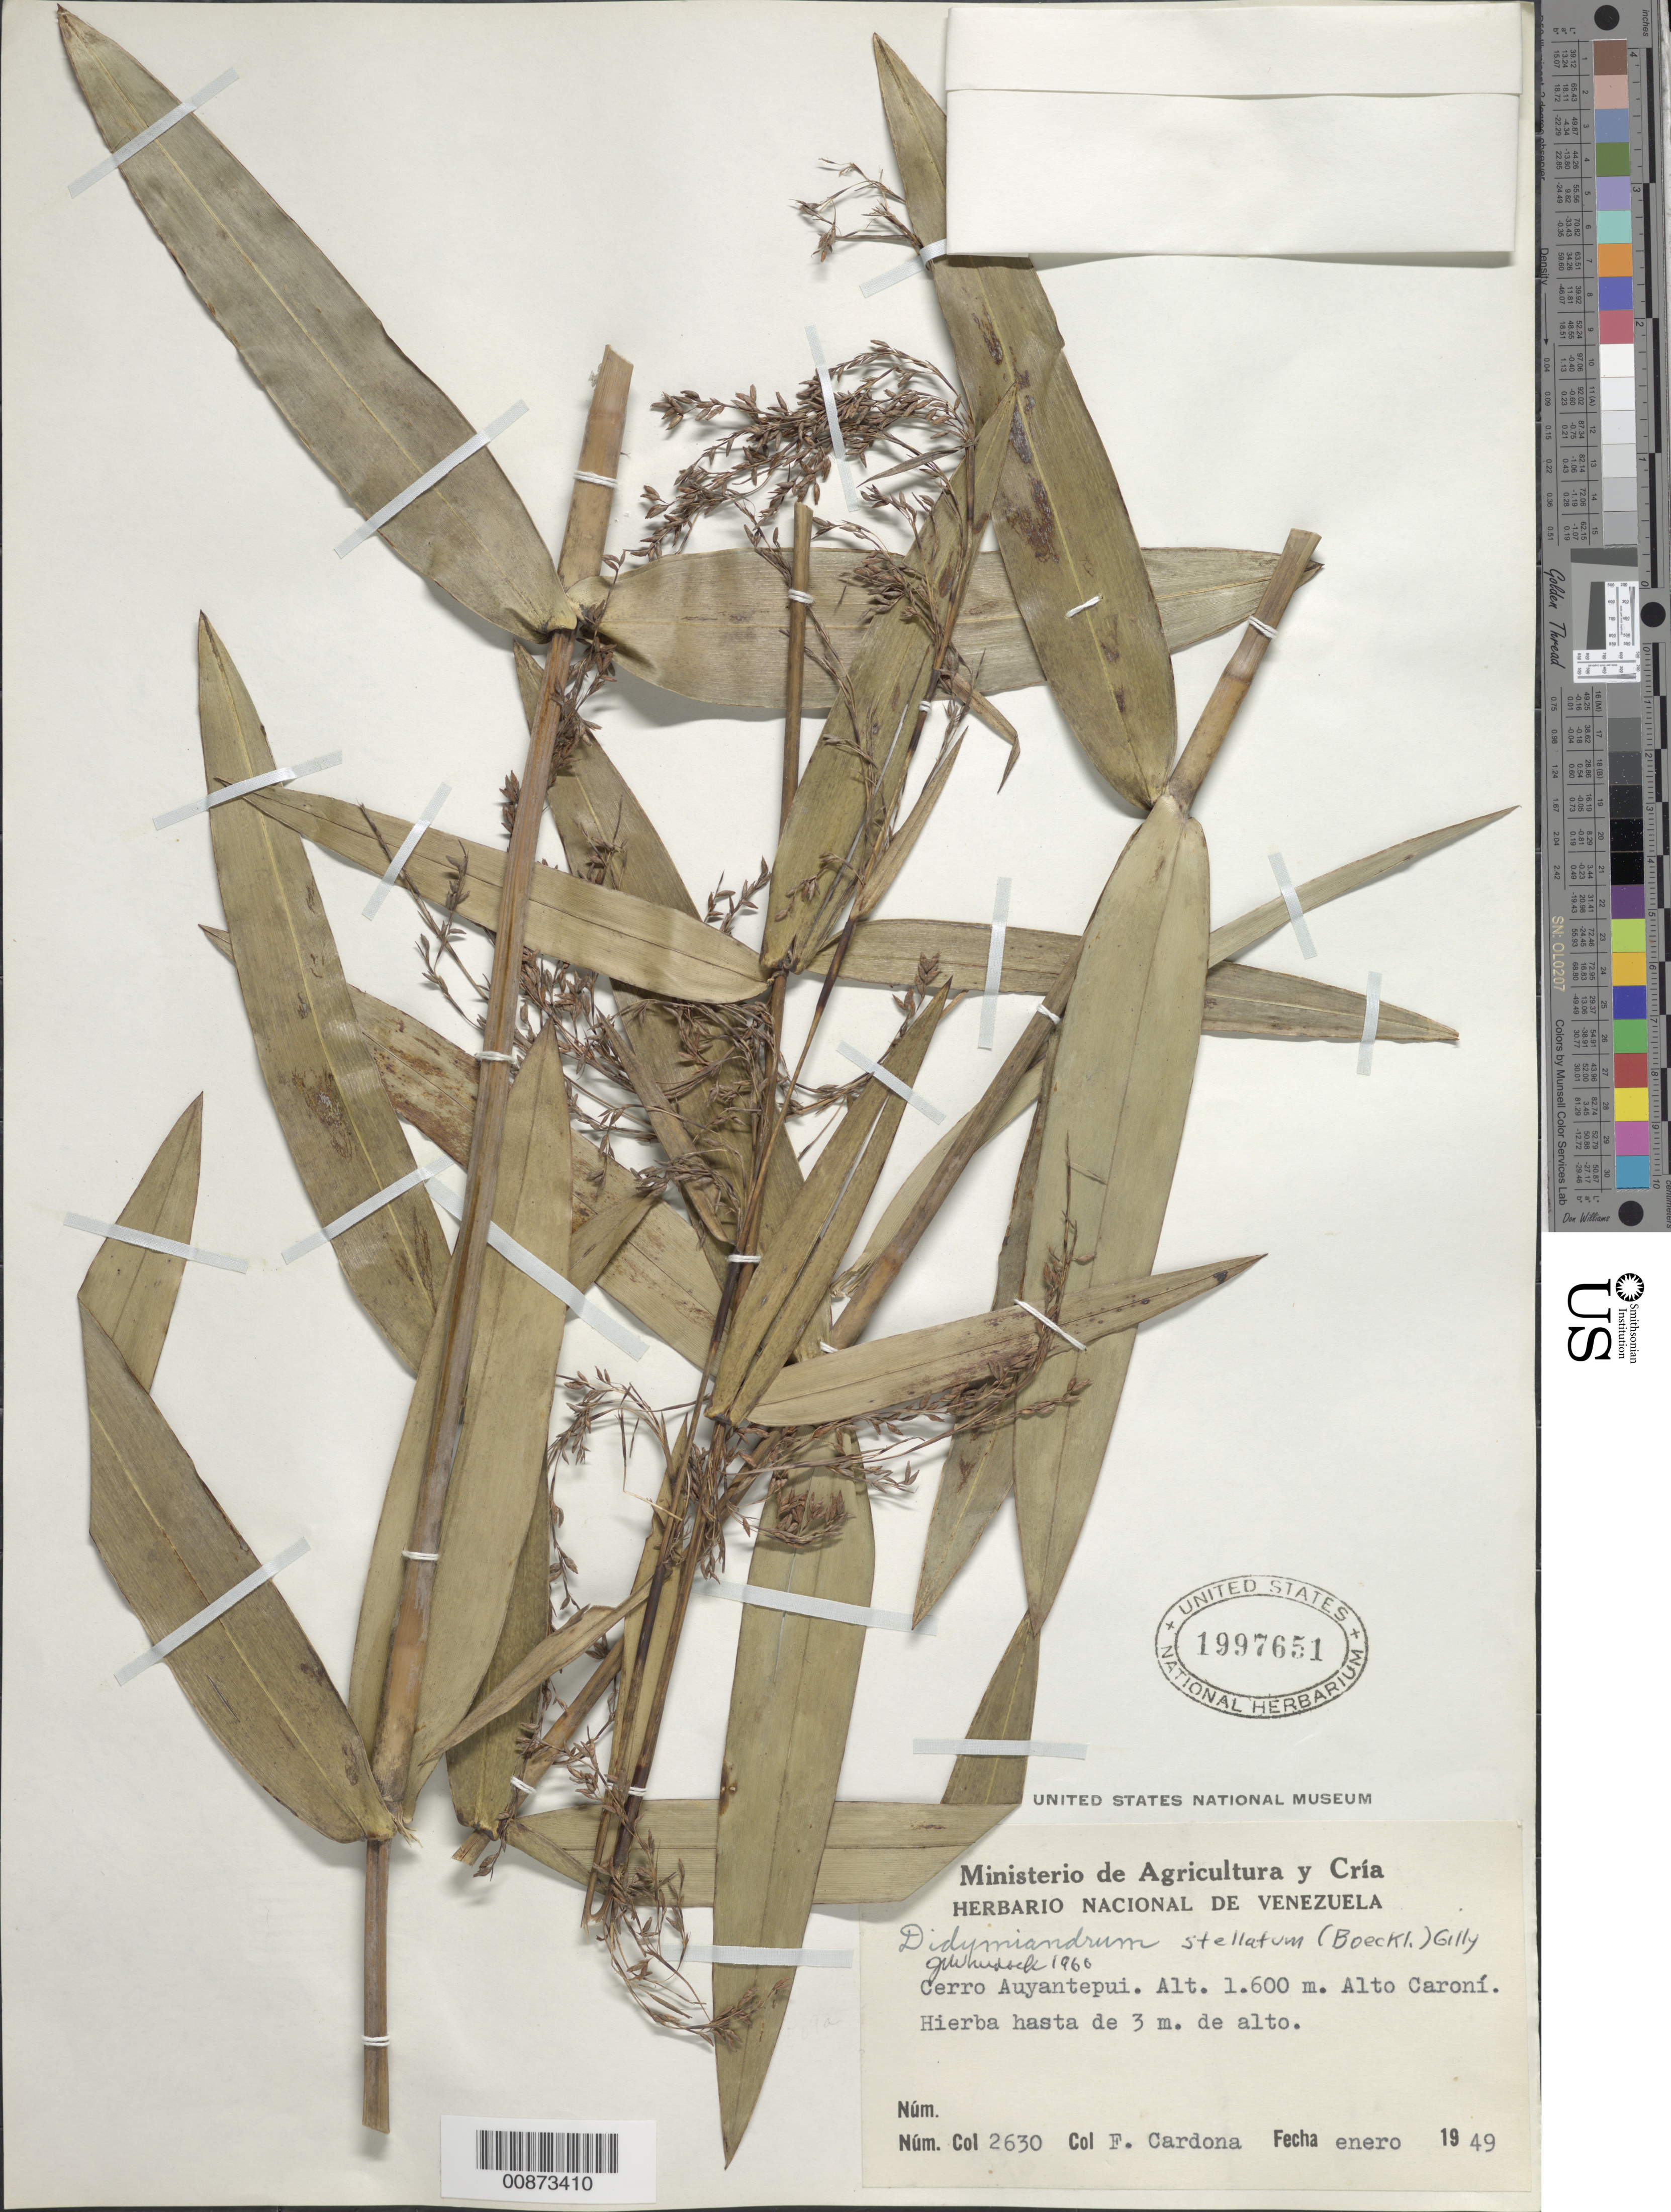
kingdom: Plantae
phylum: Tracheophyta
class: Liliopsida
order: Poales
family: Cyperaceae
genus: Didymiandrum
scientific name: Didymiandrum stellatum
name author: (Boeckeler) Gilly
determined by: Wurdack, John J., (US), US (UNITED STATES)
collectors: F. Cardona Puig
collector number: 2630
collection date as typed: Jan-49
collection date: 1949-01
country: Venezuela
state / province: Bolívar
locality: Cerro Auyantepuí, Alto Río Caroní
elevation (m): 1600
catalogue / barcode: US 1997651